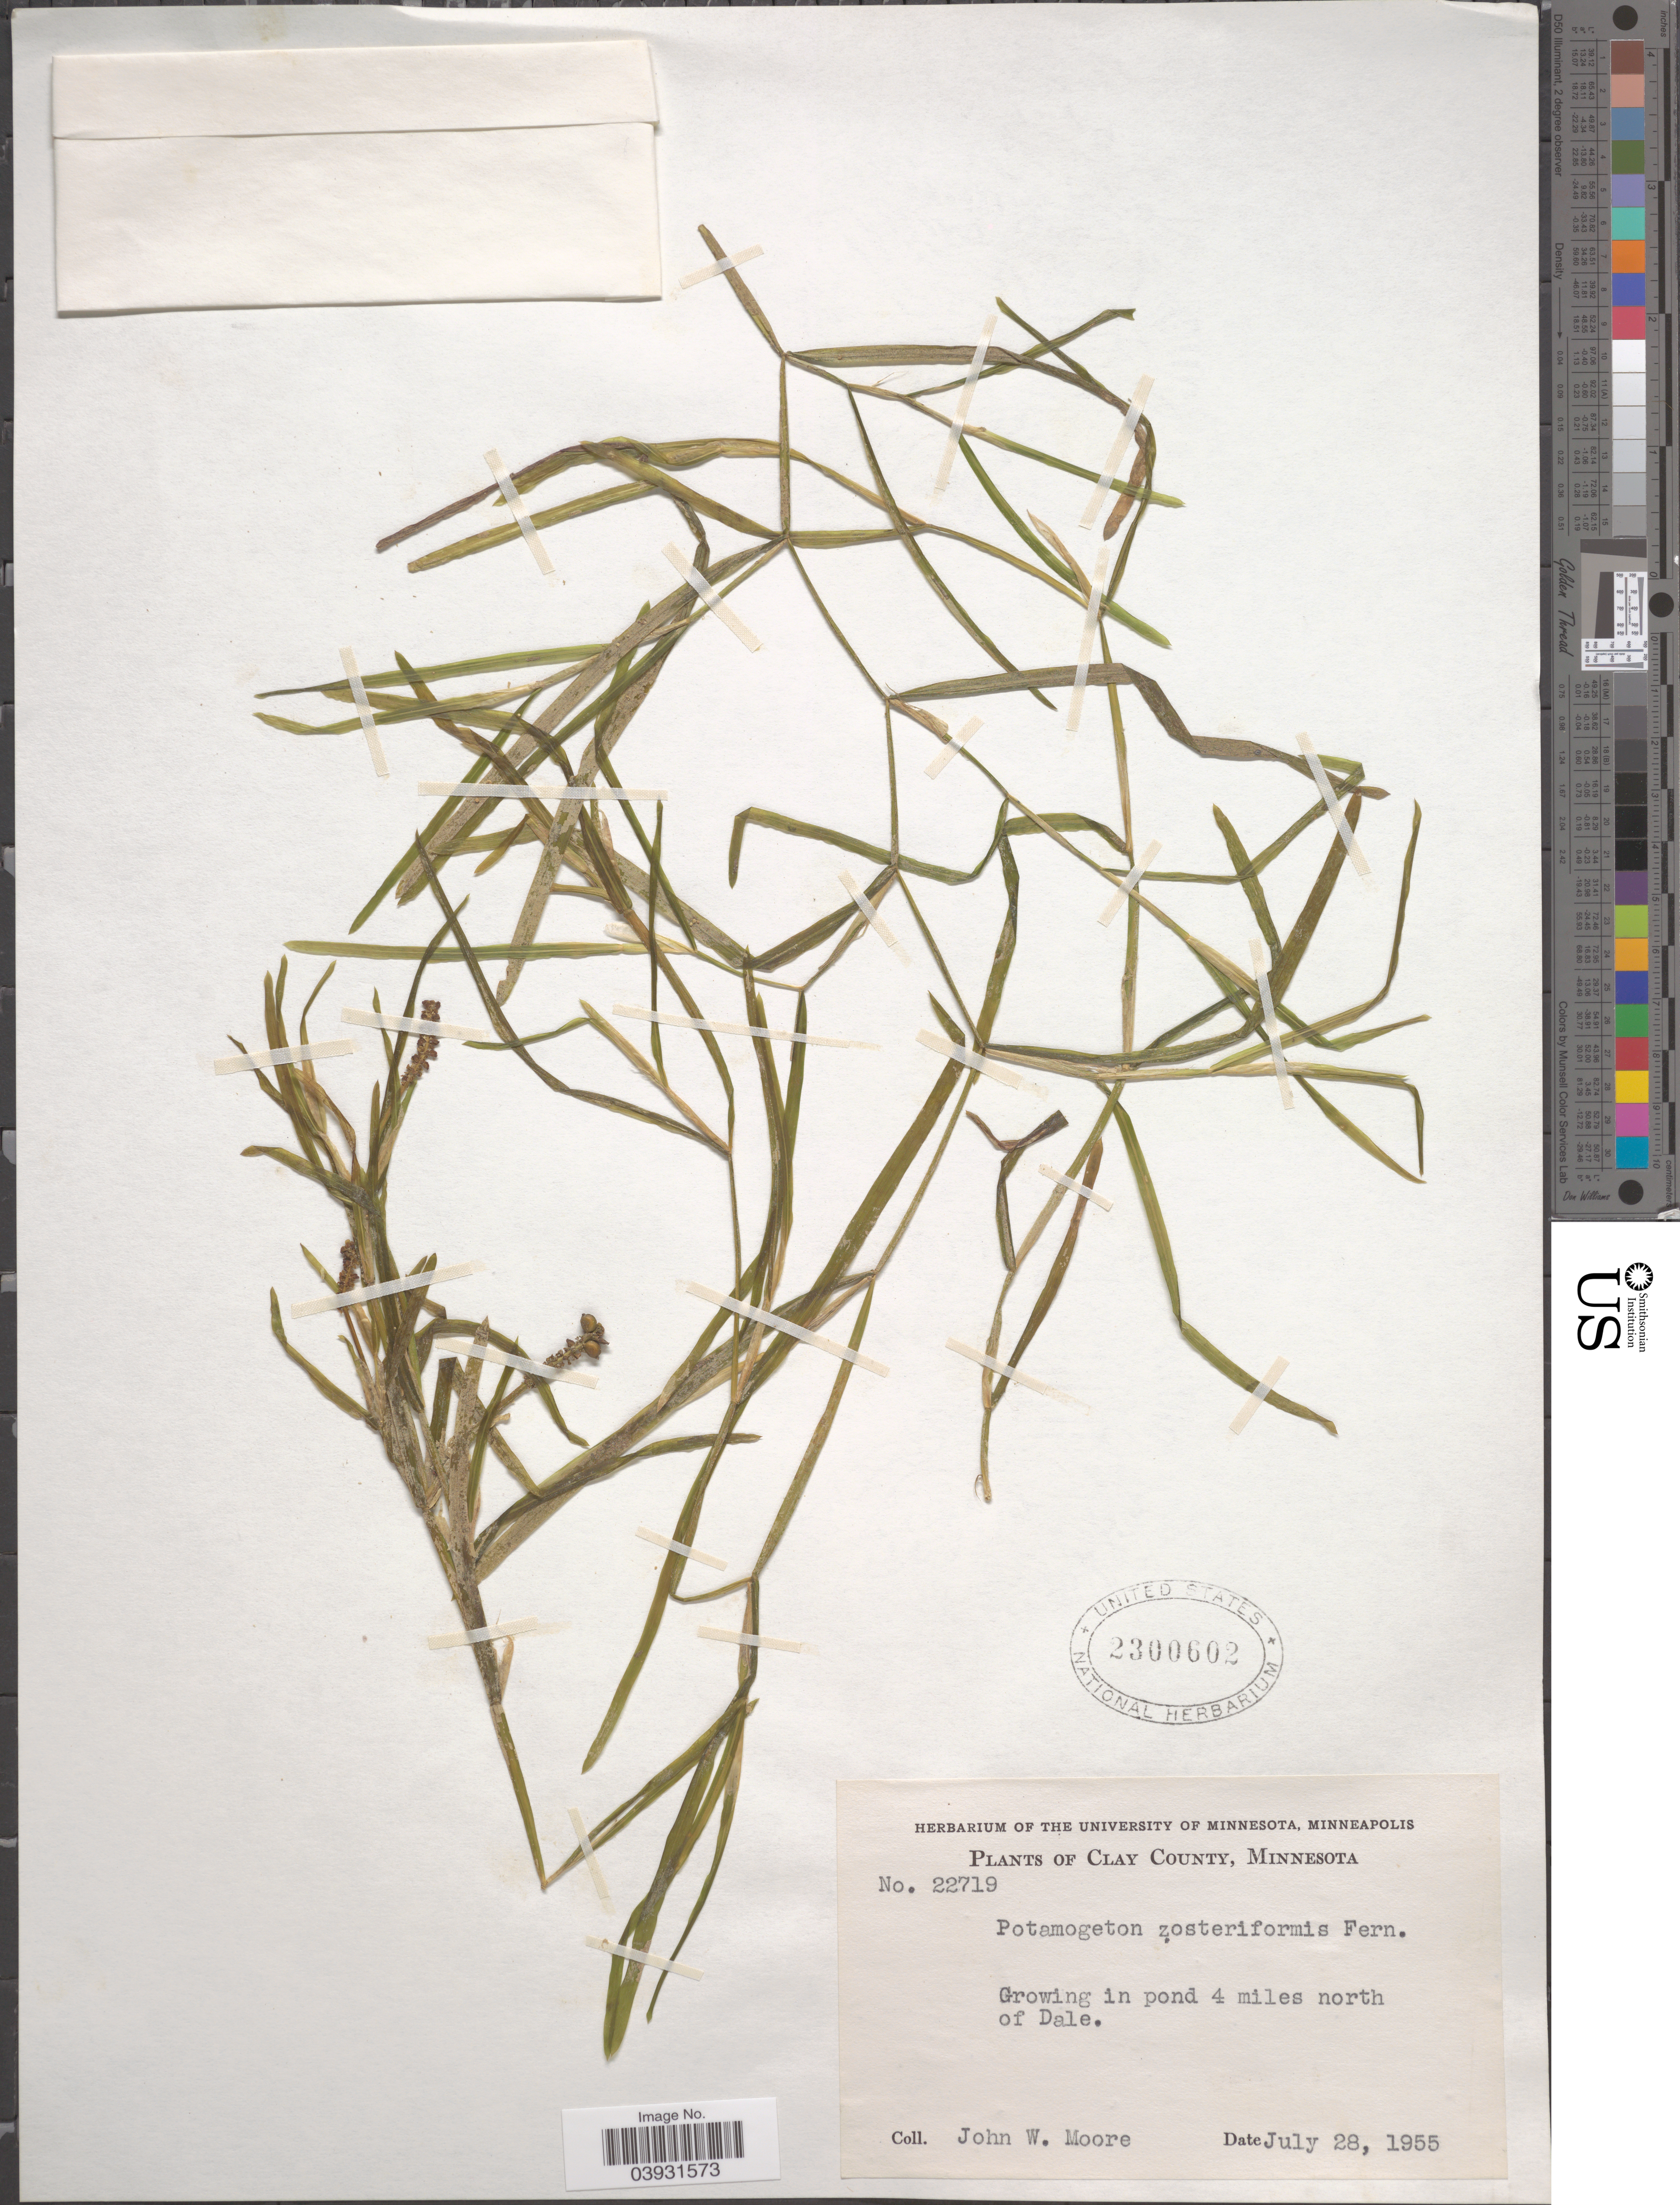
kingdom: Plantae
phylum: Tracheophyta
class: Liliopsida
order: Alismatales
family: Potamogetonaceae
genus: Potamogeton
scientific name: Potamogeton zosterifolius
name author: Schumach.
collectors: J. Moore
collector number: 22719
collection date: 1955-07-28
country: United States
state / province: Minnesota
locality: Clay County. 4 miles north of Dale.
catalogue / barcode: US 2300602